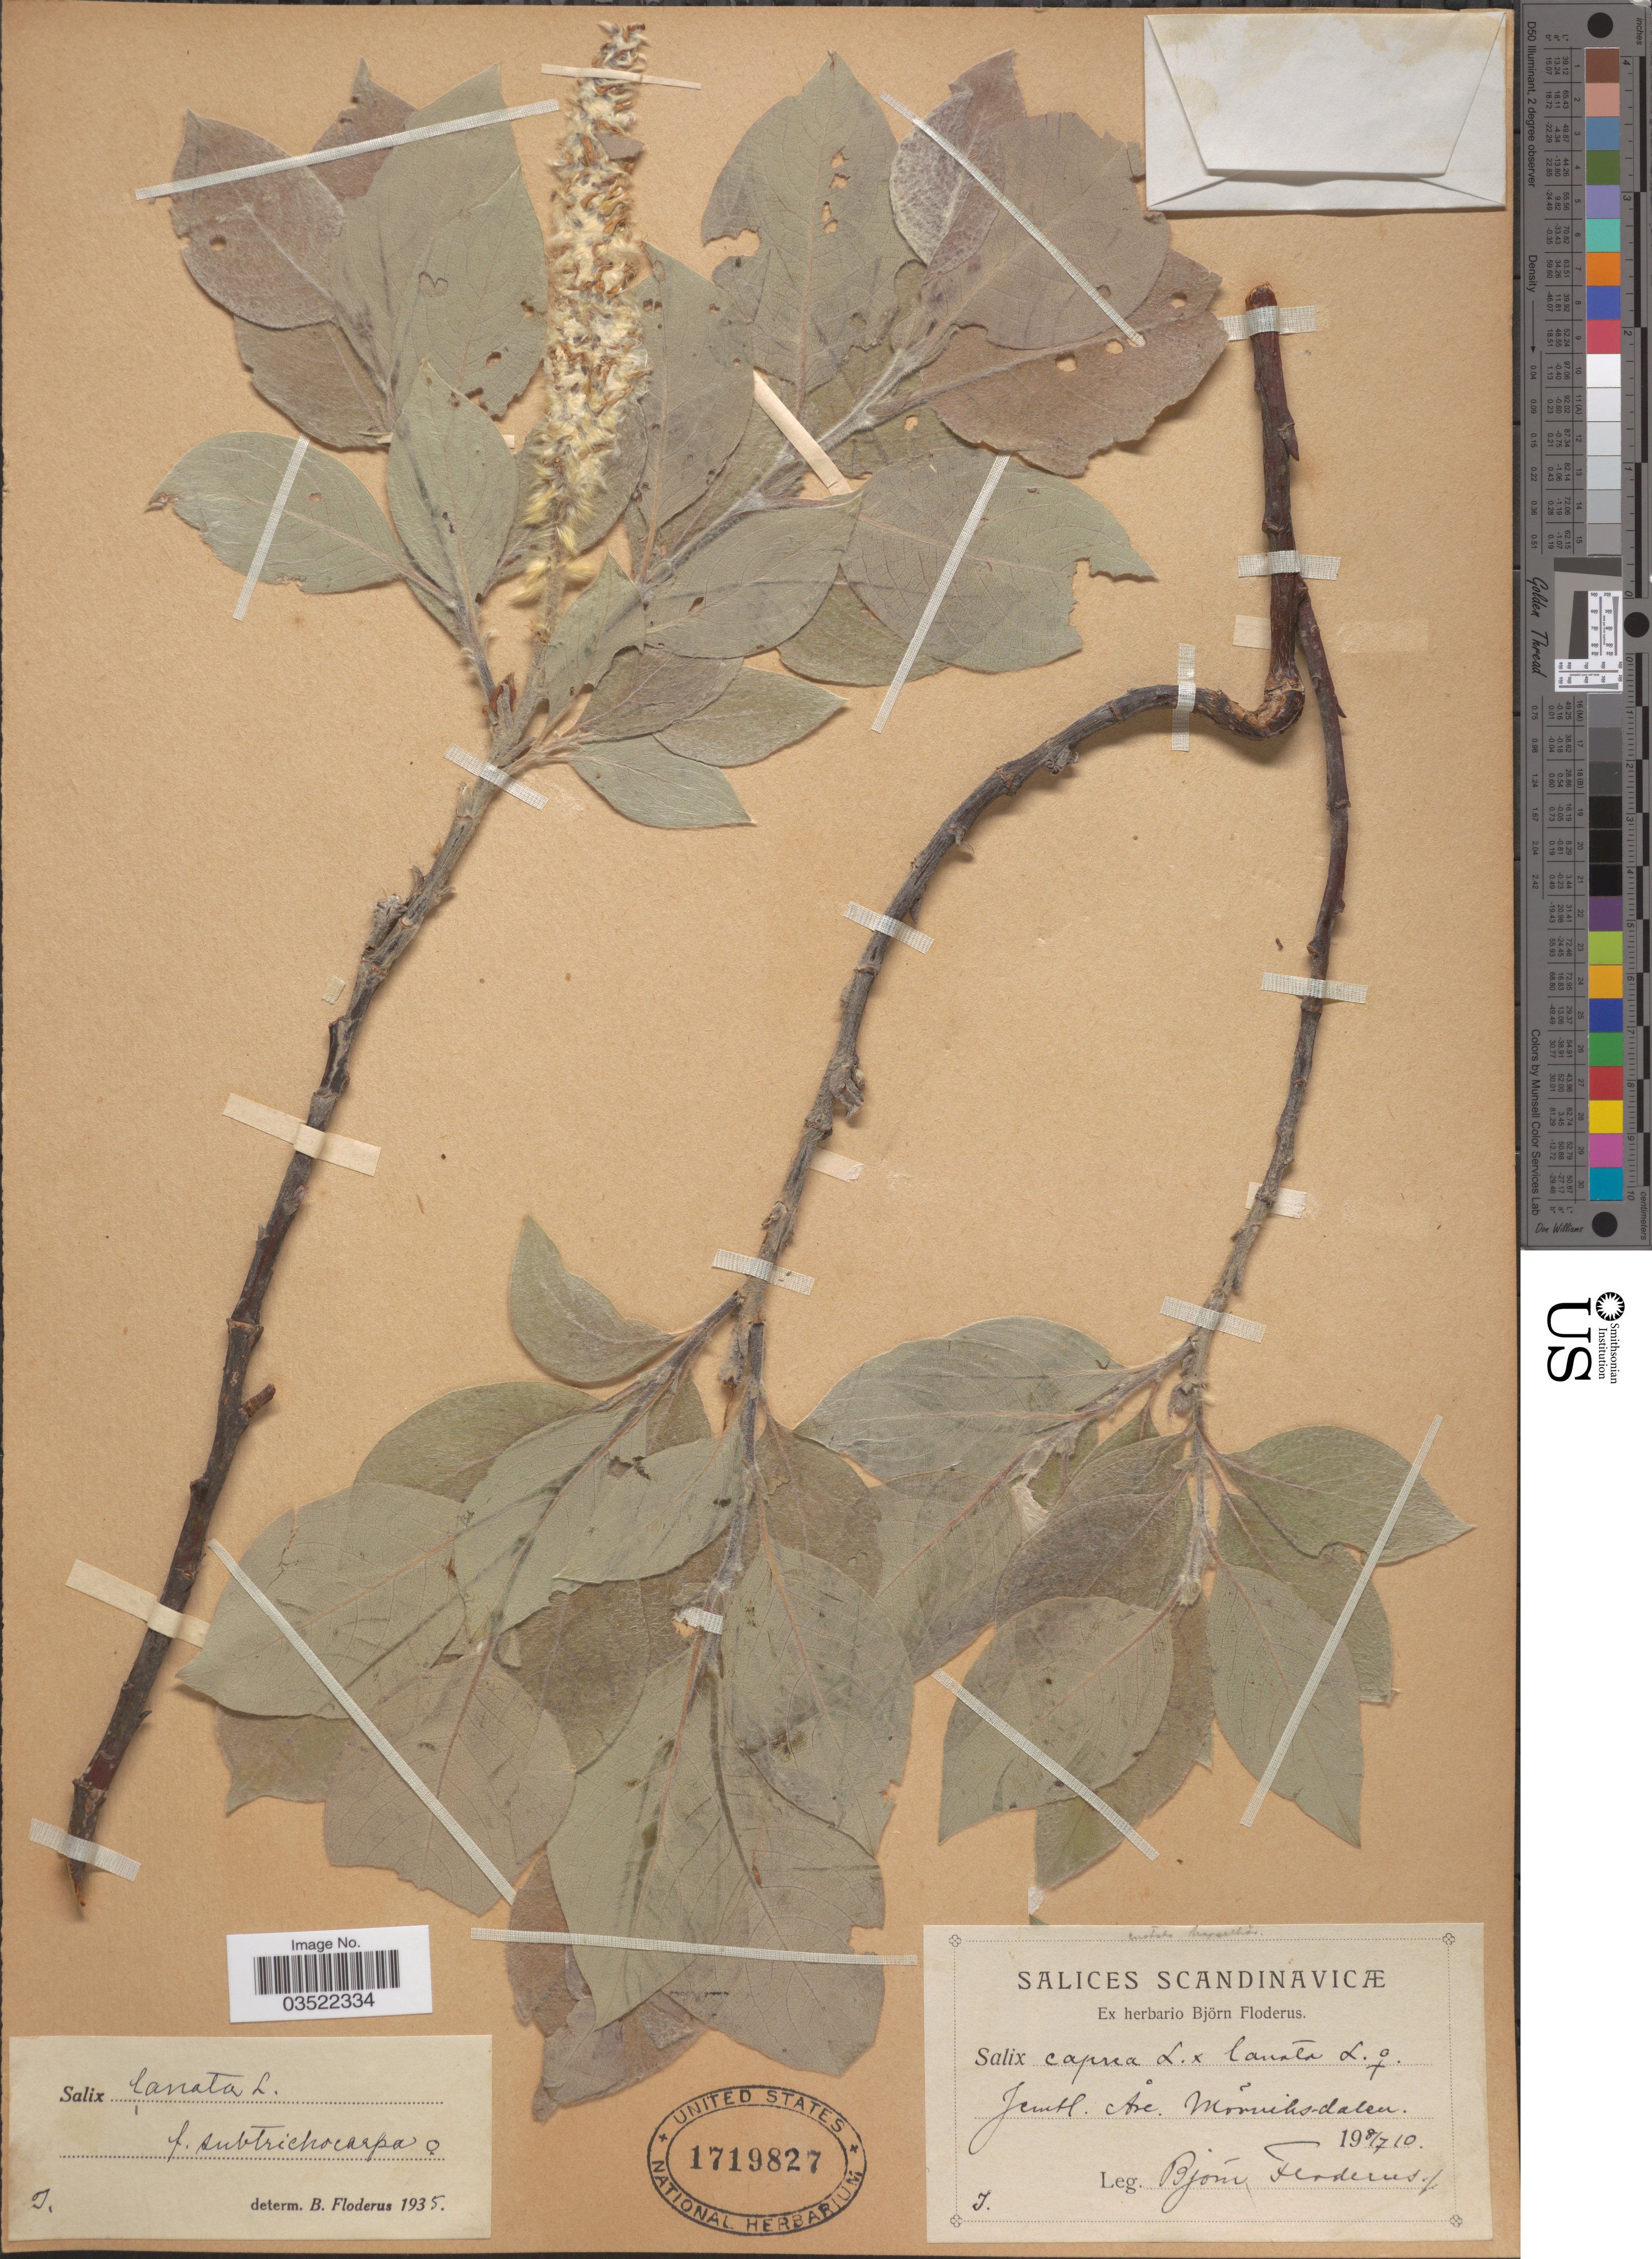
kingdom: Plantae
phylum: Tracheophyta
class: Magnoliopsida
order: Malpighiales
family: Salicaceae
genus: Salix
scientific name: Salix lanata f. subtrichocarpa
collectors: B. G. O. Floderus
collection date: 1910-07-08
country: Sweden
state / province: Jämtland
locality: Scandinavicæ. Jemtl. Åre. Mórviks-dalen.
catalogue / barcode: US 1719827